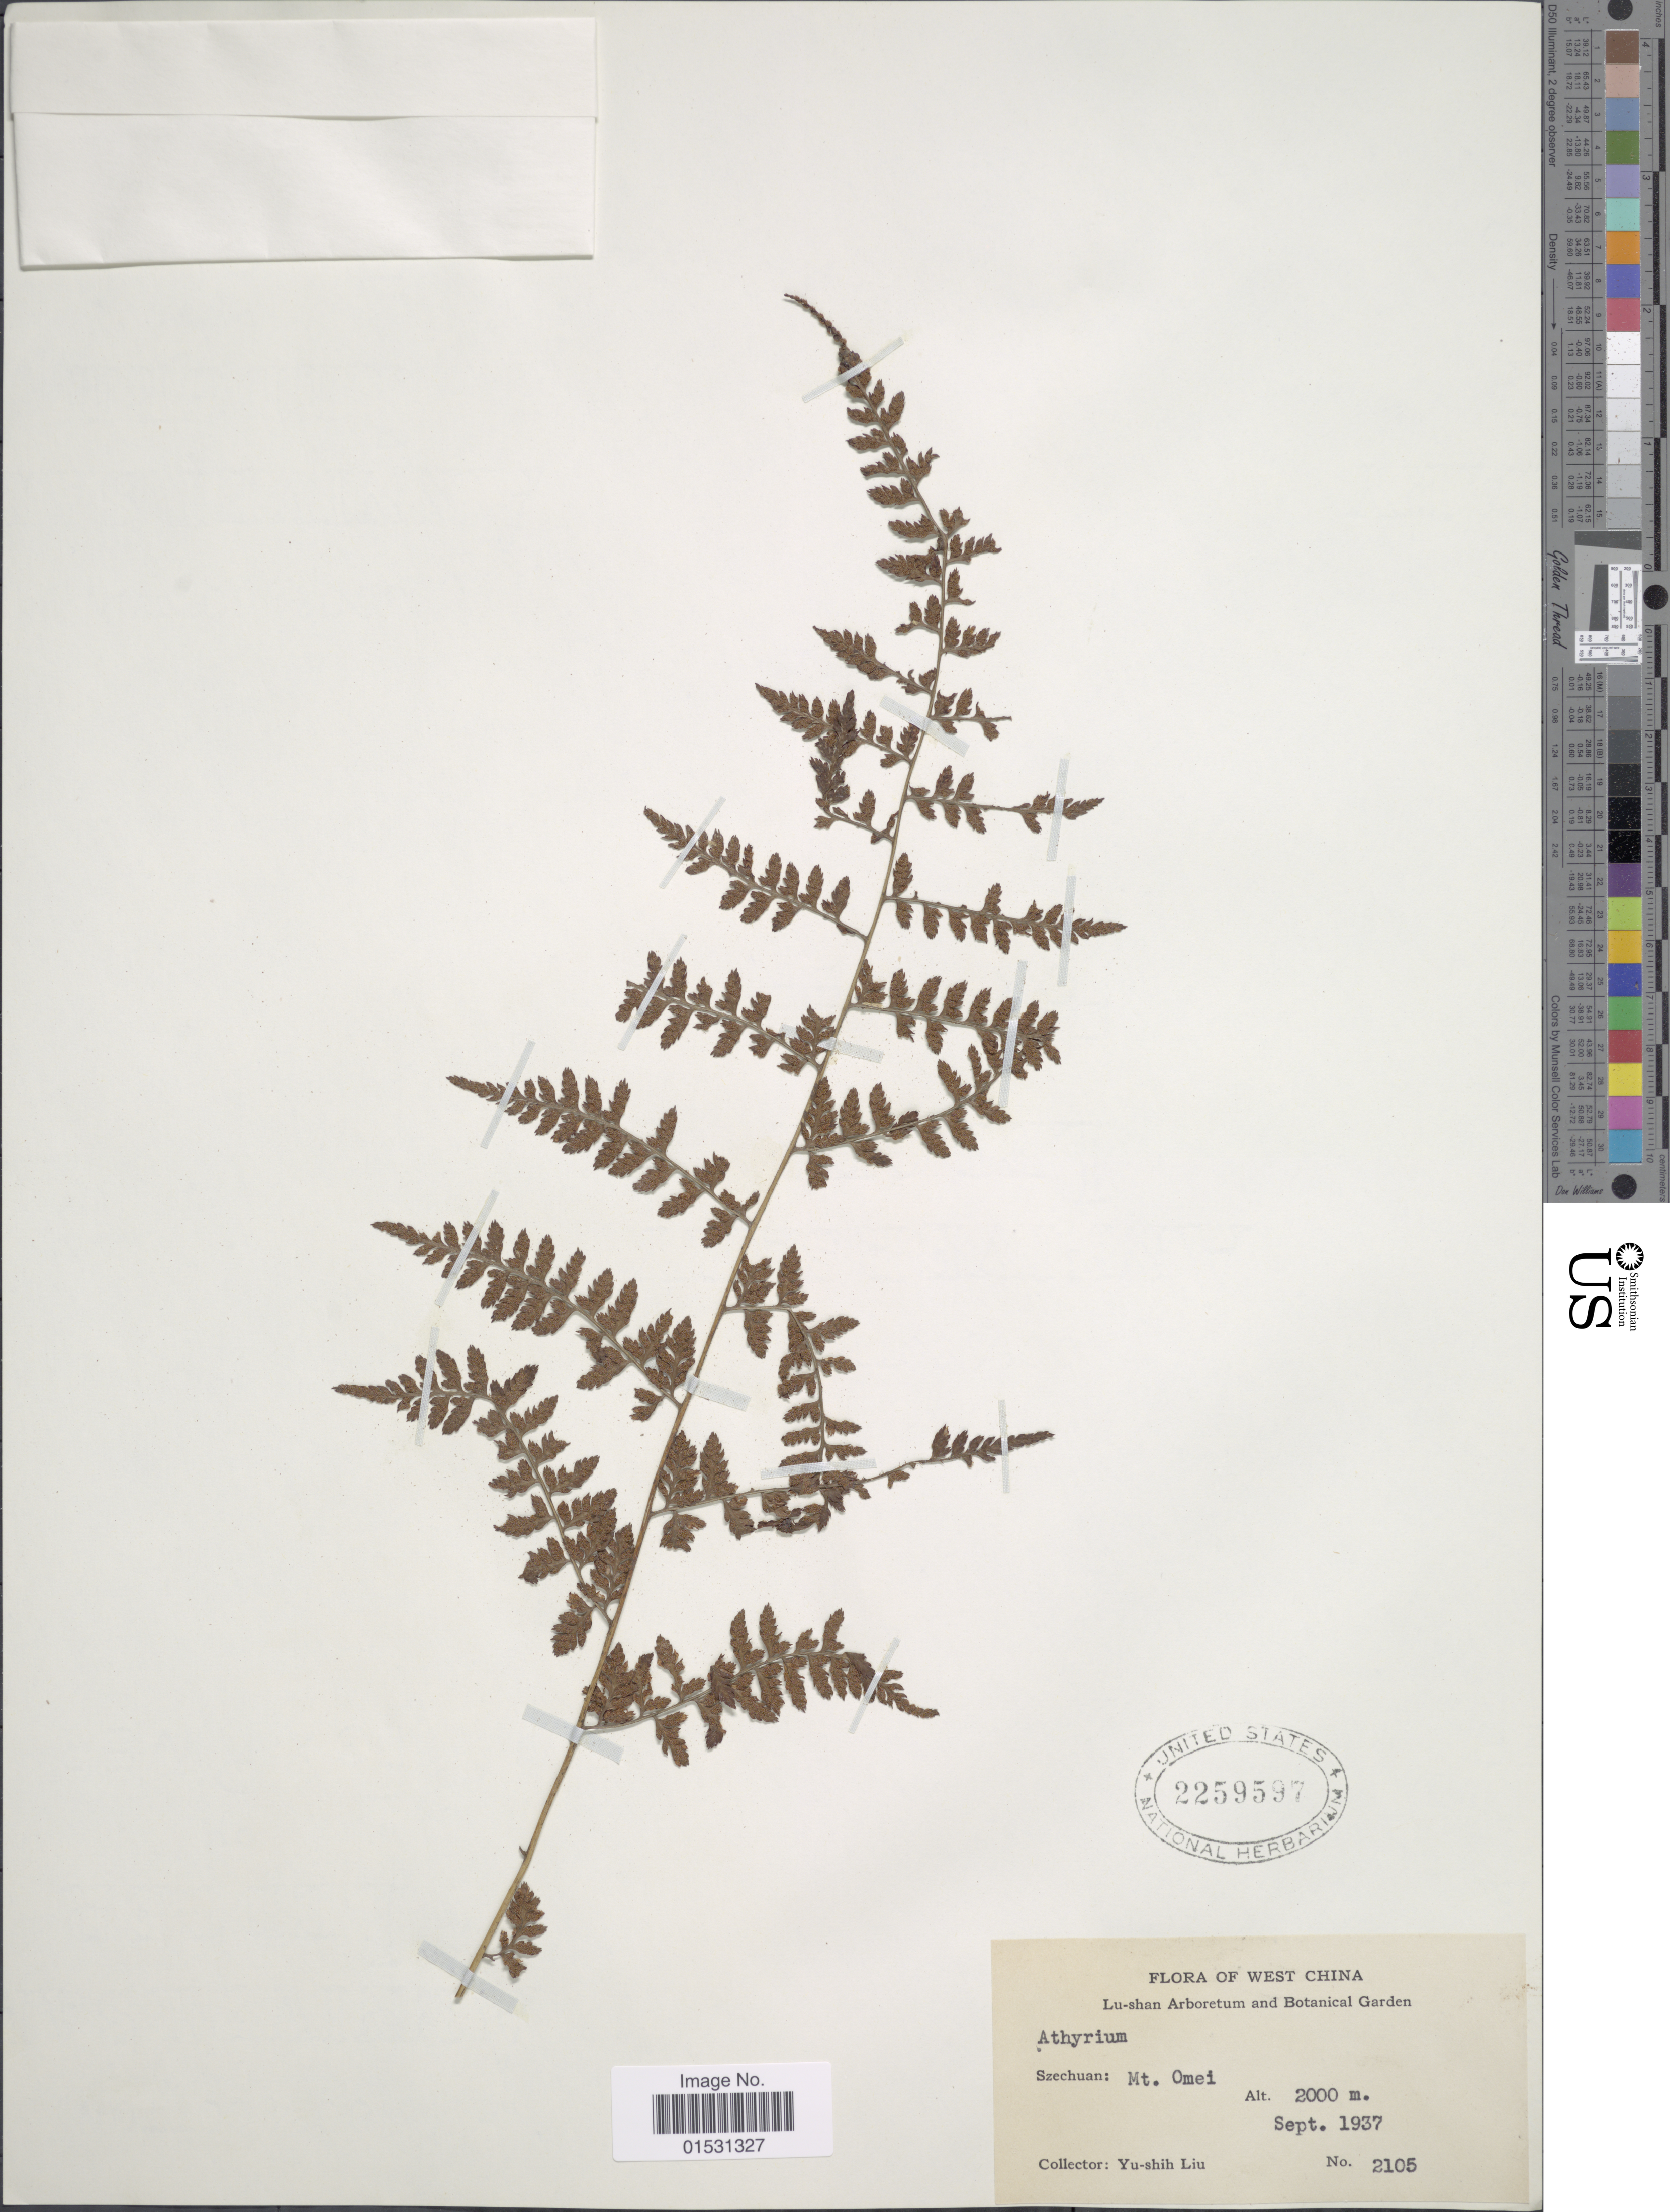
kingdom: Plantae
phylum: Tracheophyta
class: Polypodiopsida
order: Polypodiales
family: Athyriaceae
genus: Athyrium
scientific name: Athyrium sp.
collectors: Y.-S. Liu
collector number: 2105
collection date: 1937-09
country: China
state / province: Sichuan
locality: West China. Szechuan: Mt. Omei.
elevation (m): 2000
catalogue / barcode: US 2259597